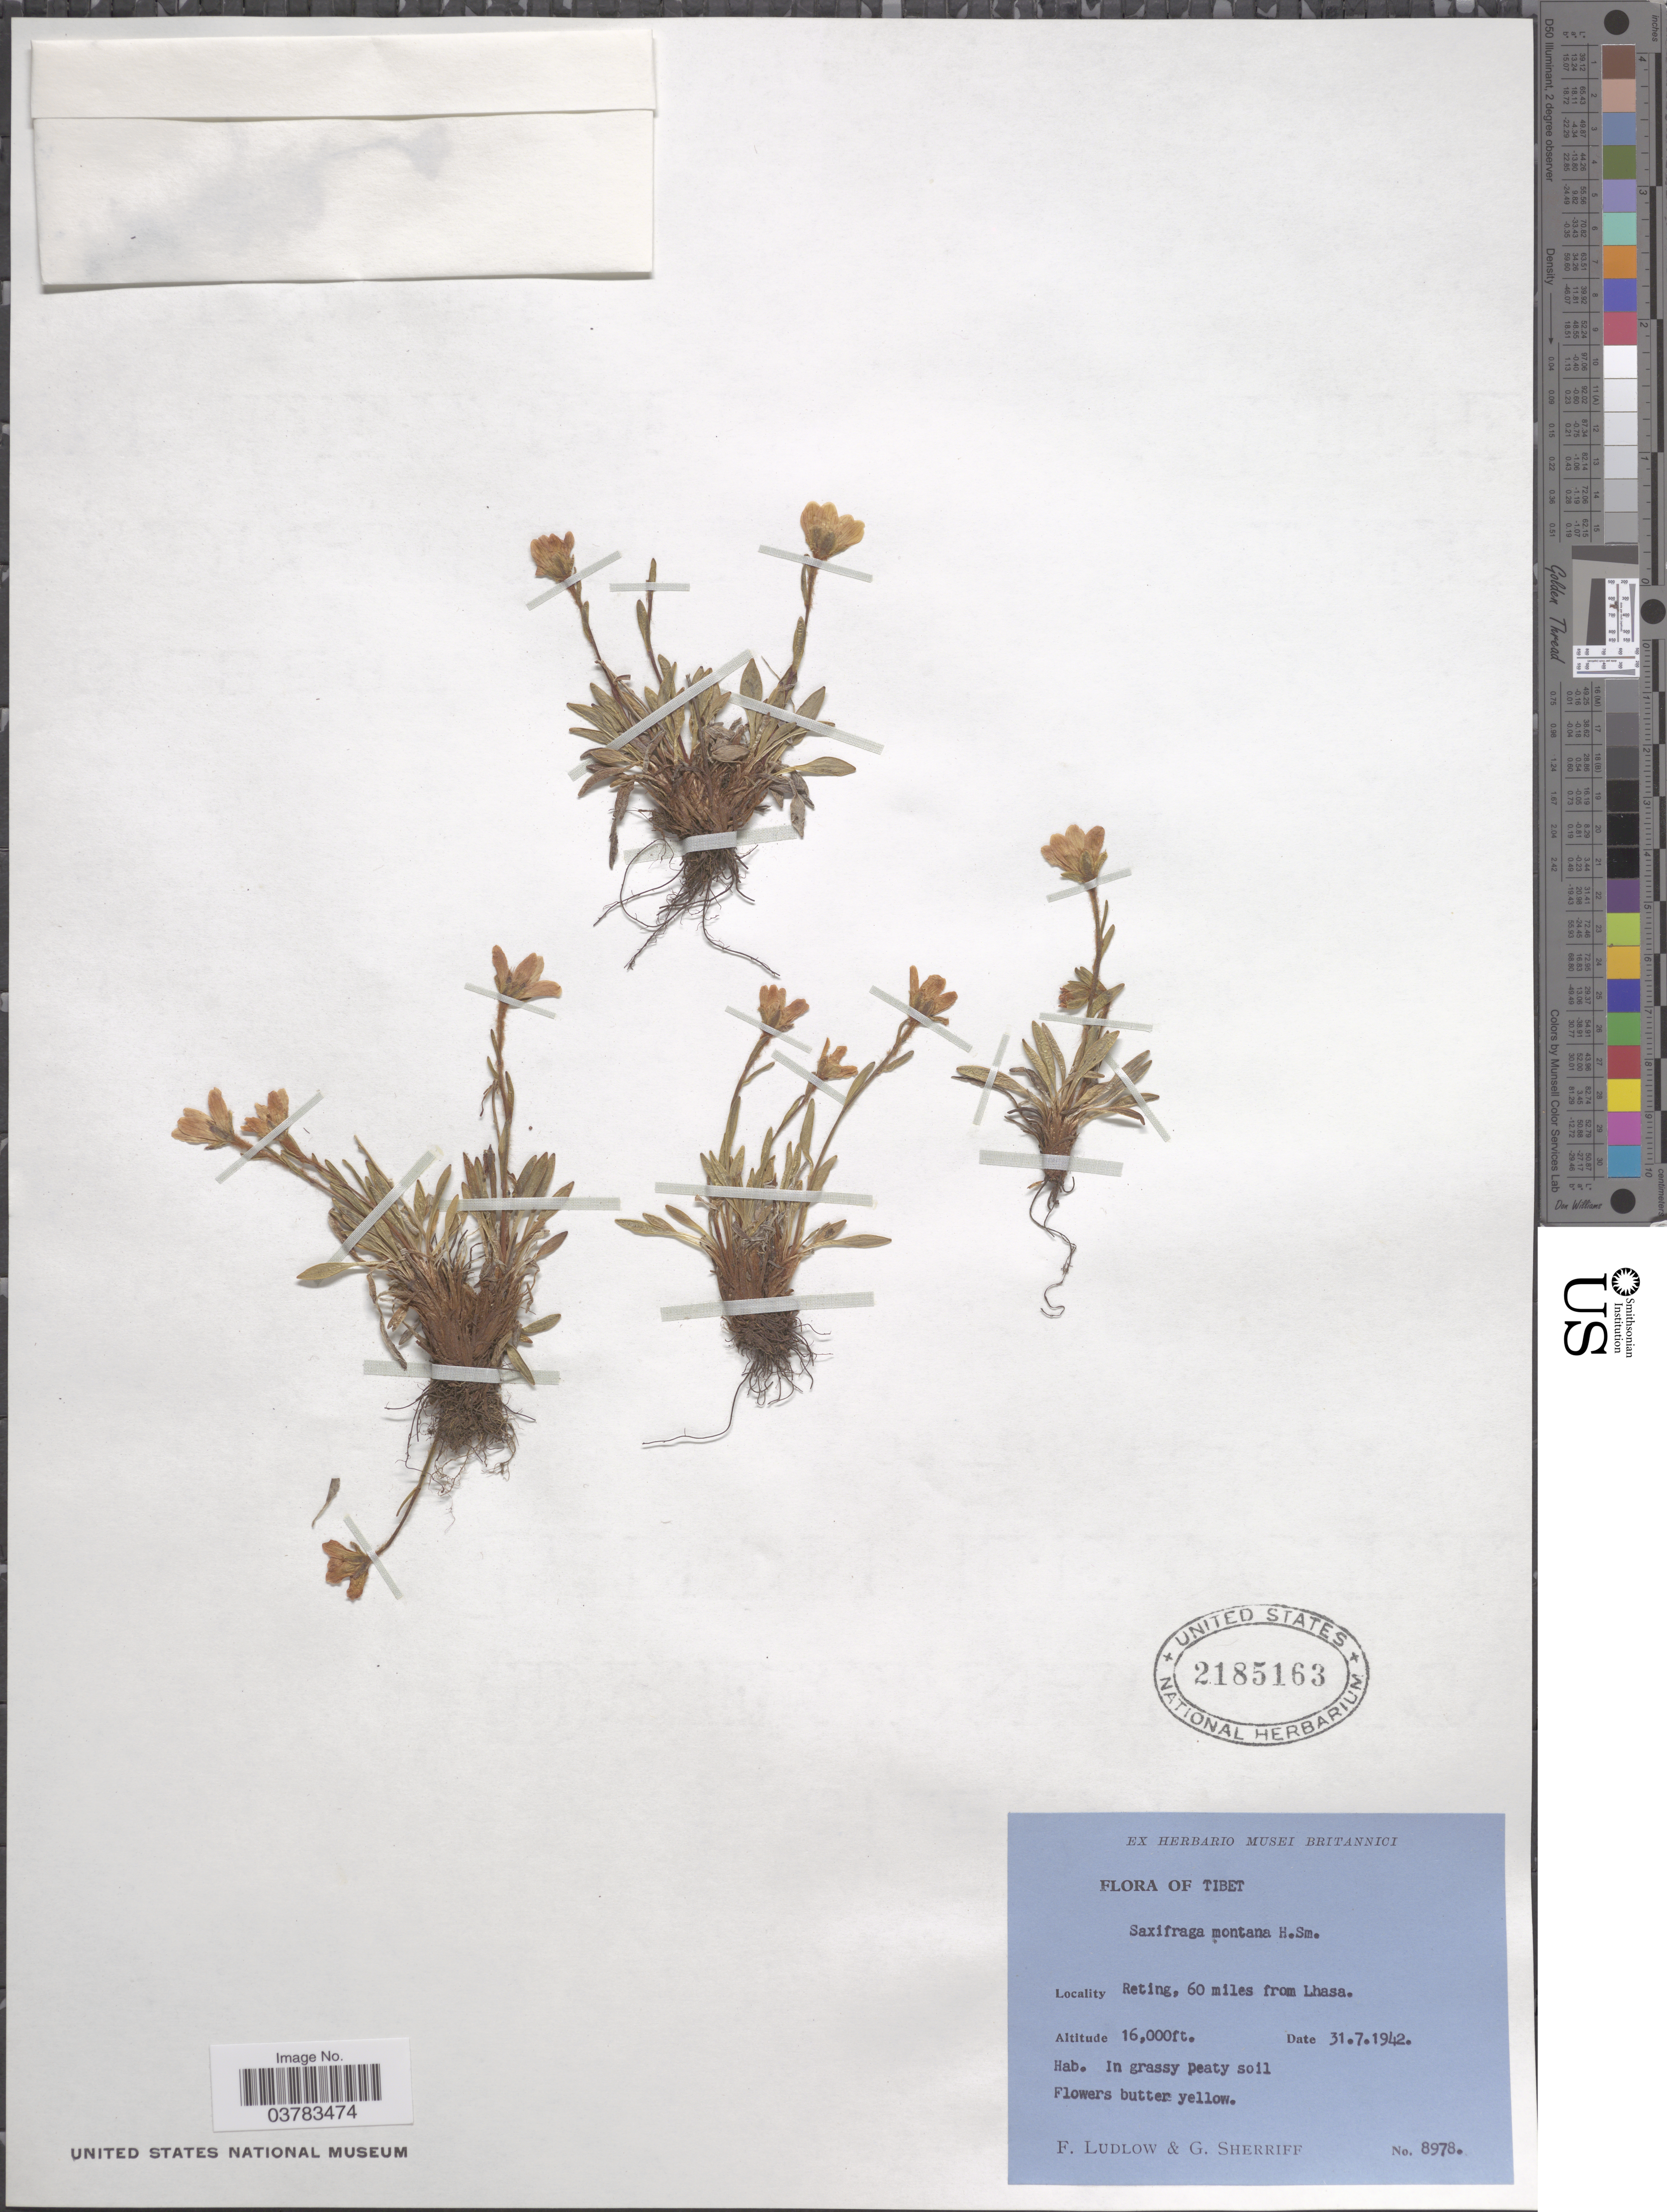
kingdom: Plantae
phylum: Tracheophyta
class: Magnoliopsida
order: Saxifragales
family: Saxifragaceae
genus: Saxifraga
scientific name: Saxifraga sinomontana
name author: J.T. Pan & Gornall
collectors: F. Ludlow & G. Sherriff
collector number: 8978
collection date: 1942-07-31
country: China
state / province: Xizang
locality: Tibet. Reting, 60 miles from Lhasa.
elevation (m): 4877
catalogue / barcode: US 2185163